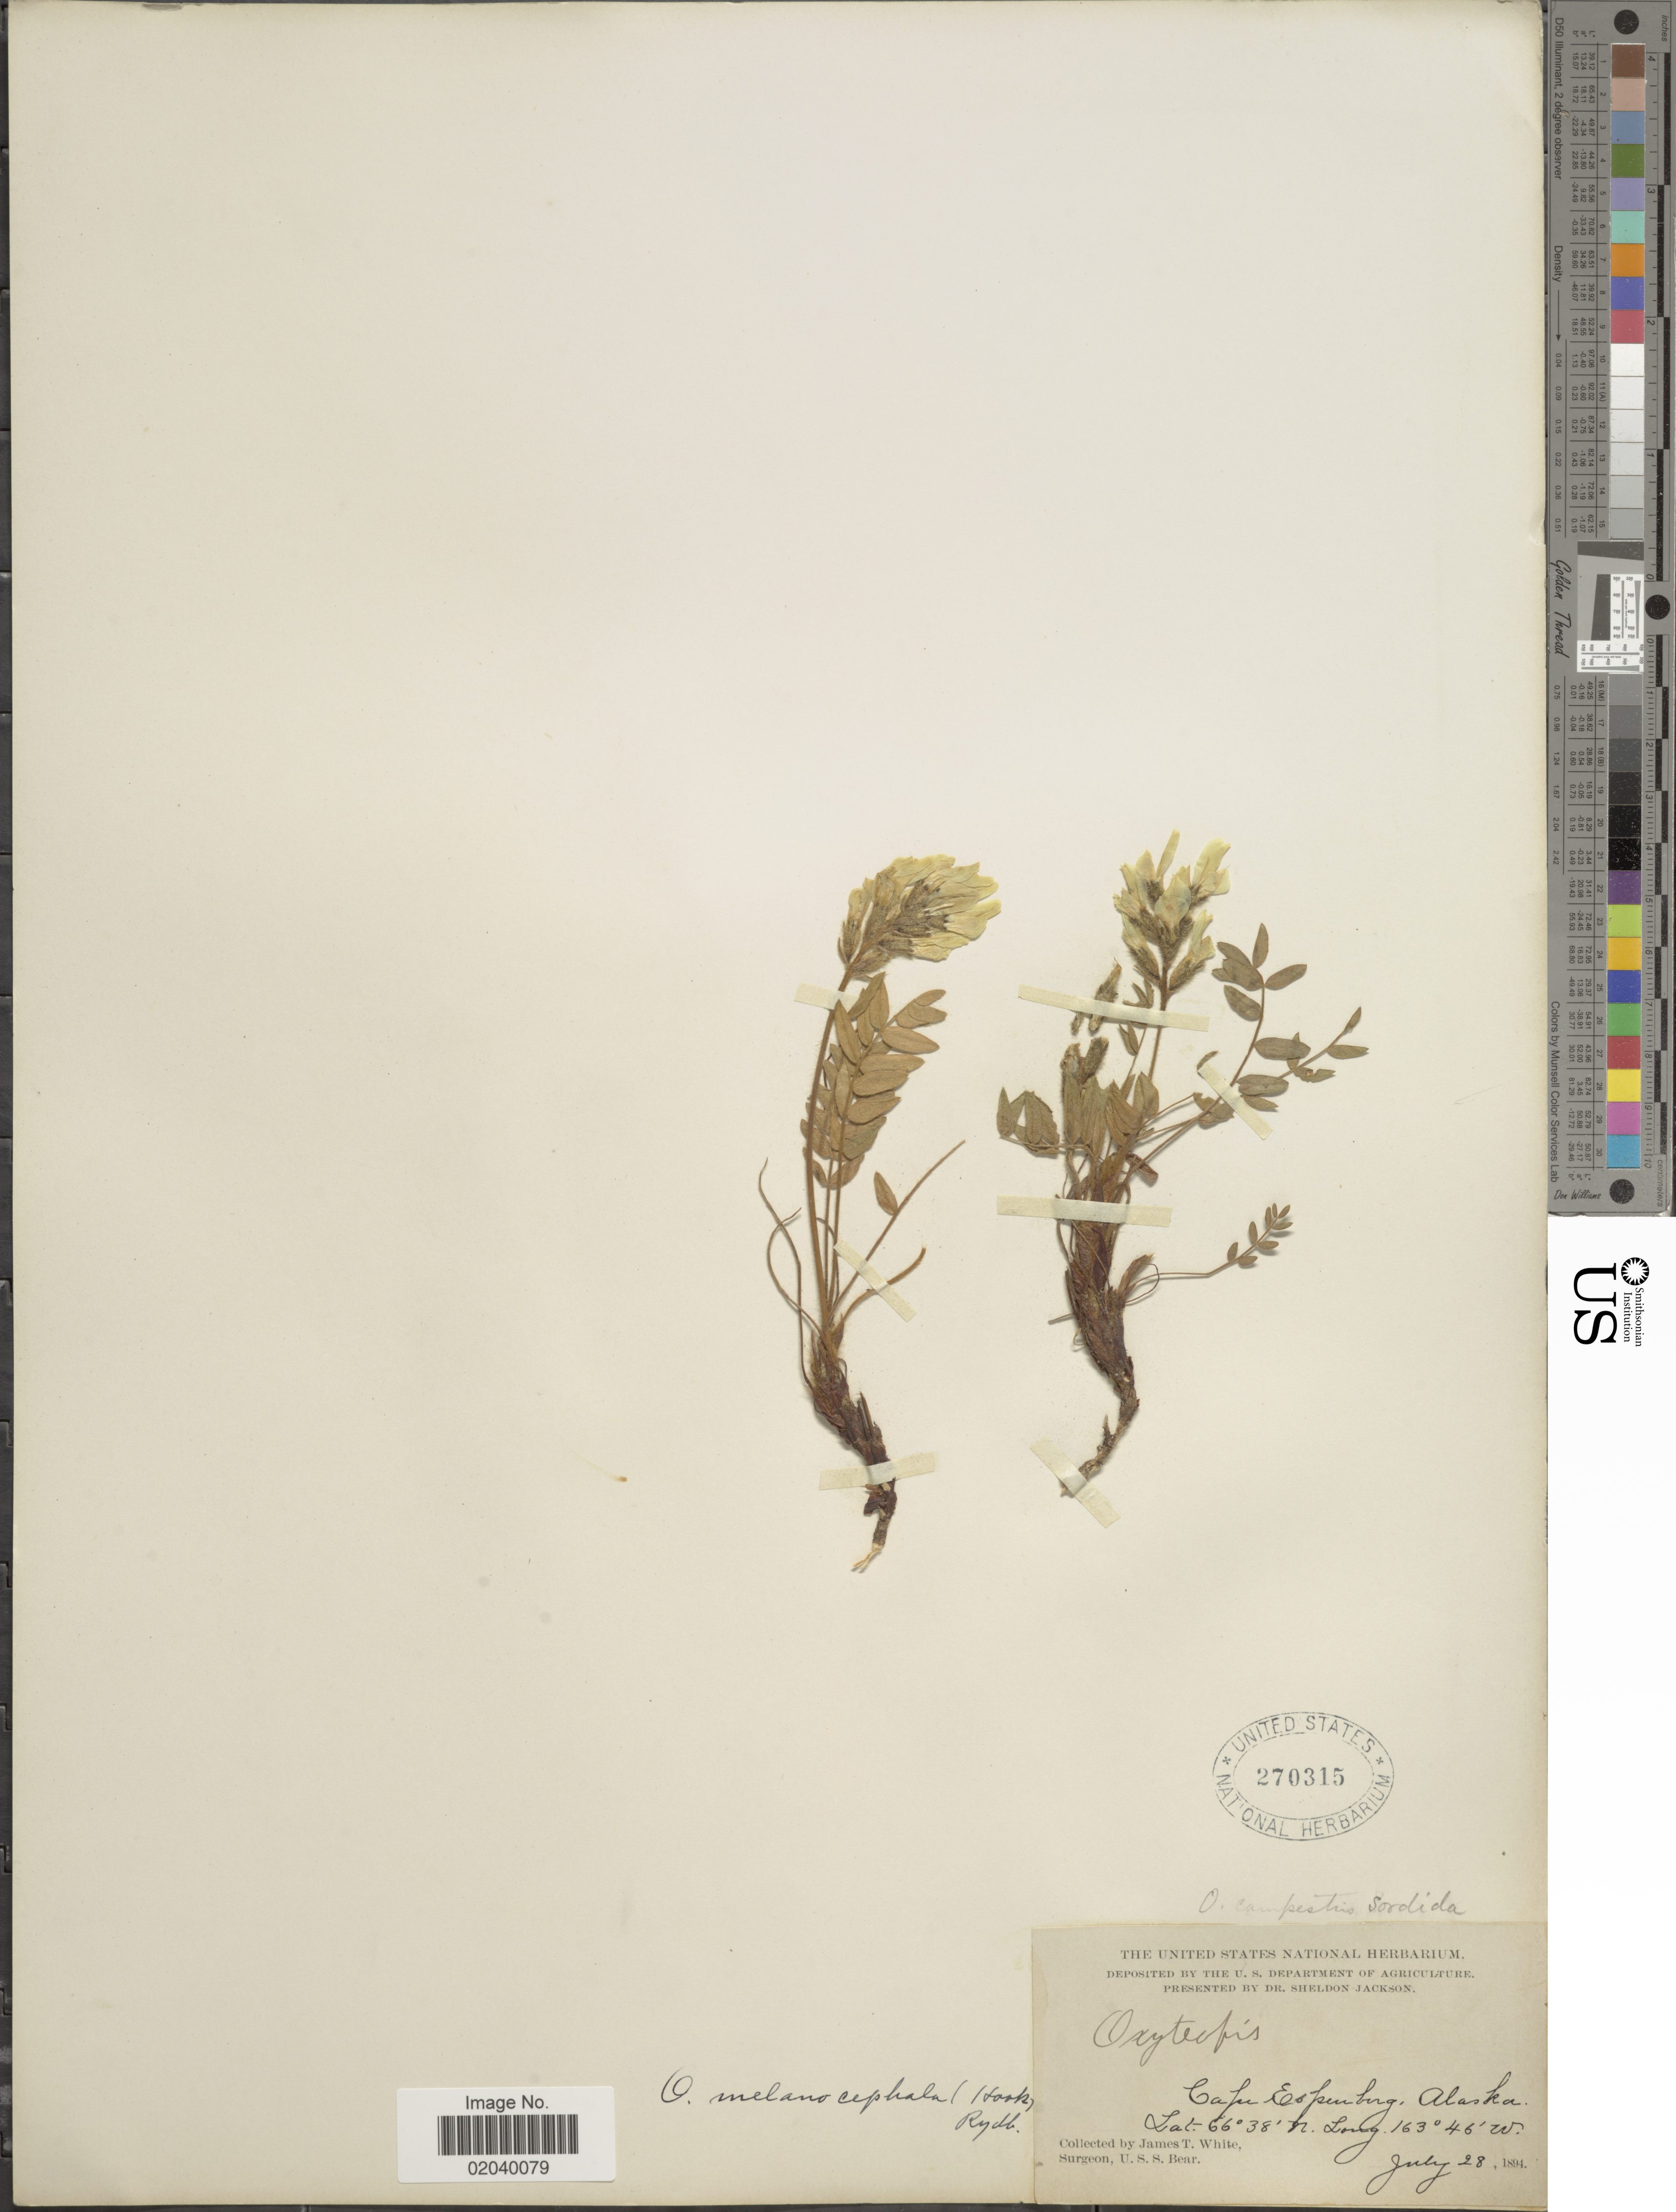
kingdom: Plantae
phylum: Tracheophyta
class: Magnoliopsida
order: Fabales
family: Fabaceae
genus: Oxytropis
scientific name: Oxytropis maydelliana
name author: Trautv.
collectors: J. T. White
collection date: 1894-06-28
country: United States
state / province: Alaska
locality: Cape Espenburg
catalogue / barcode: US 270315